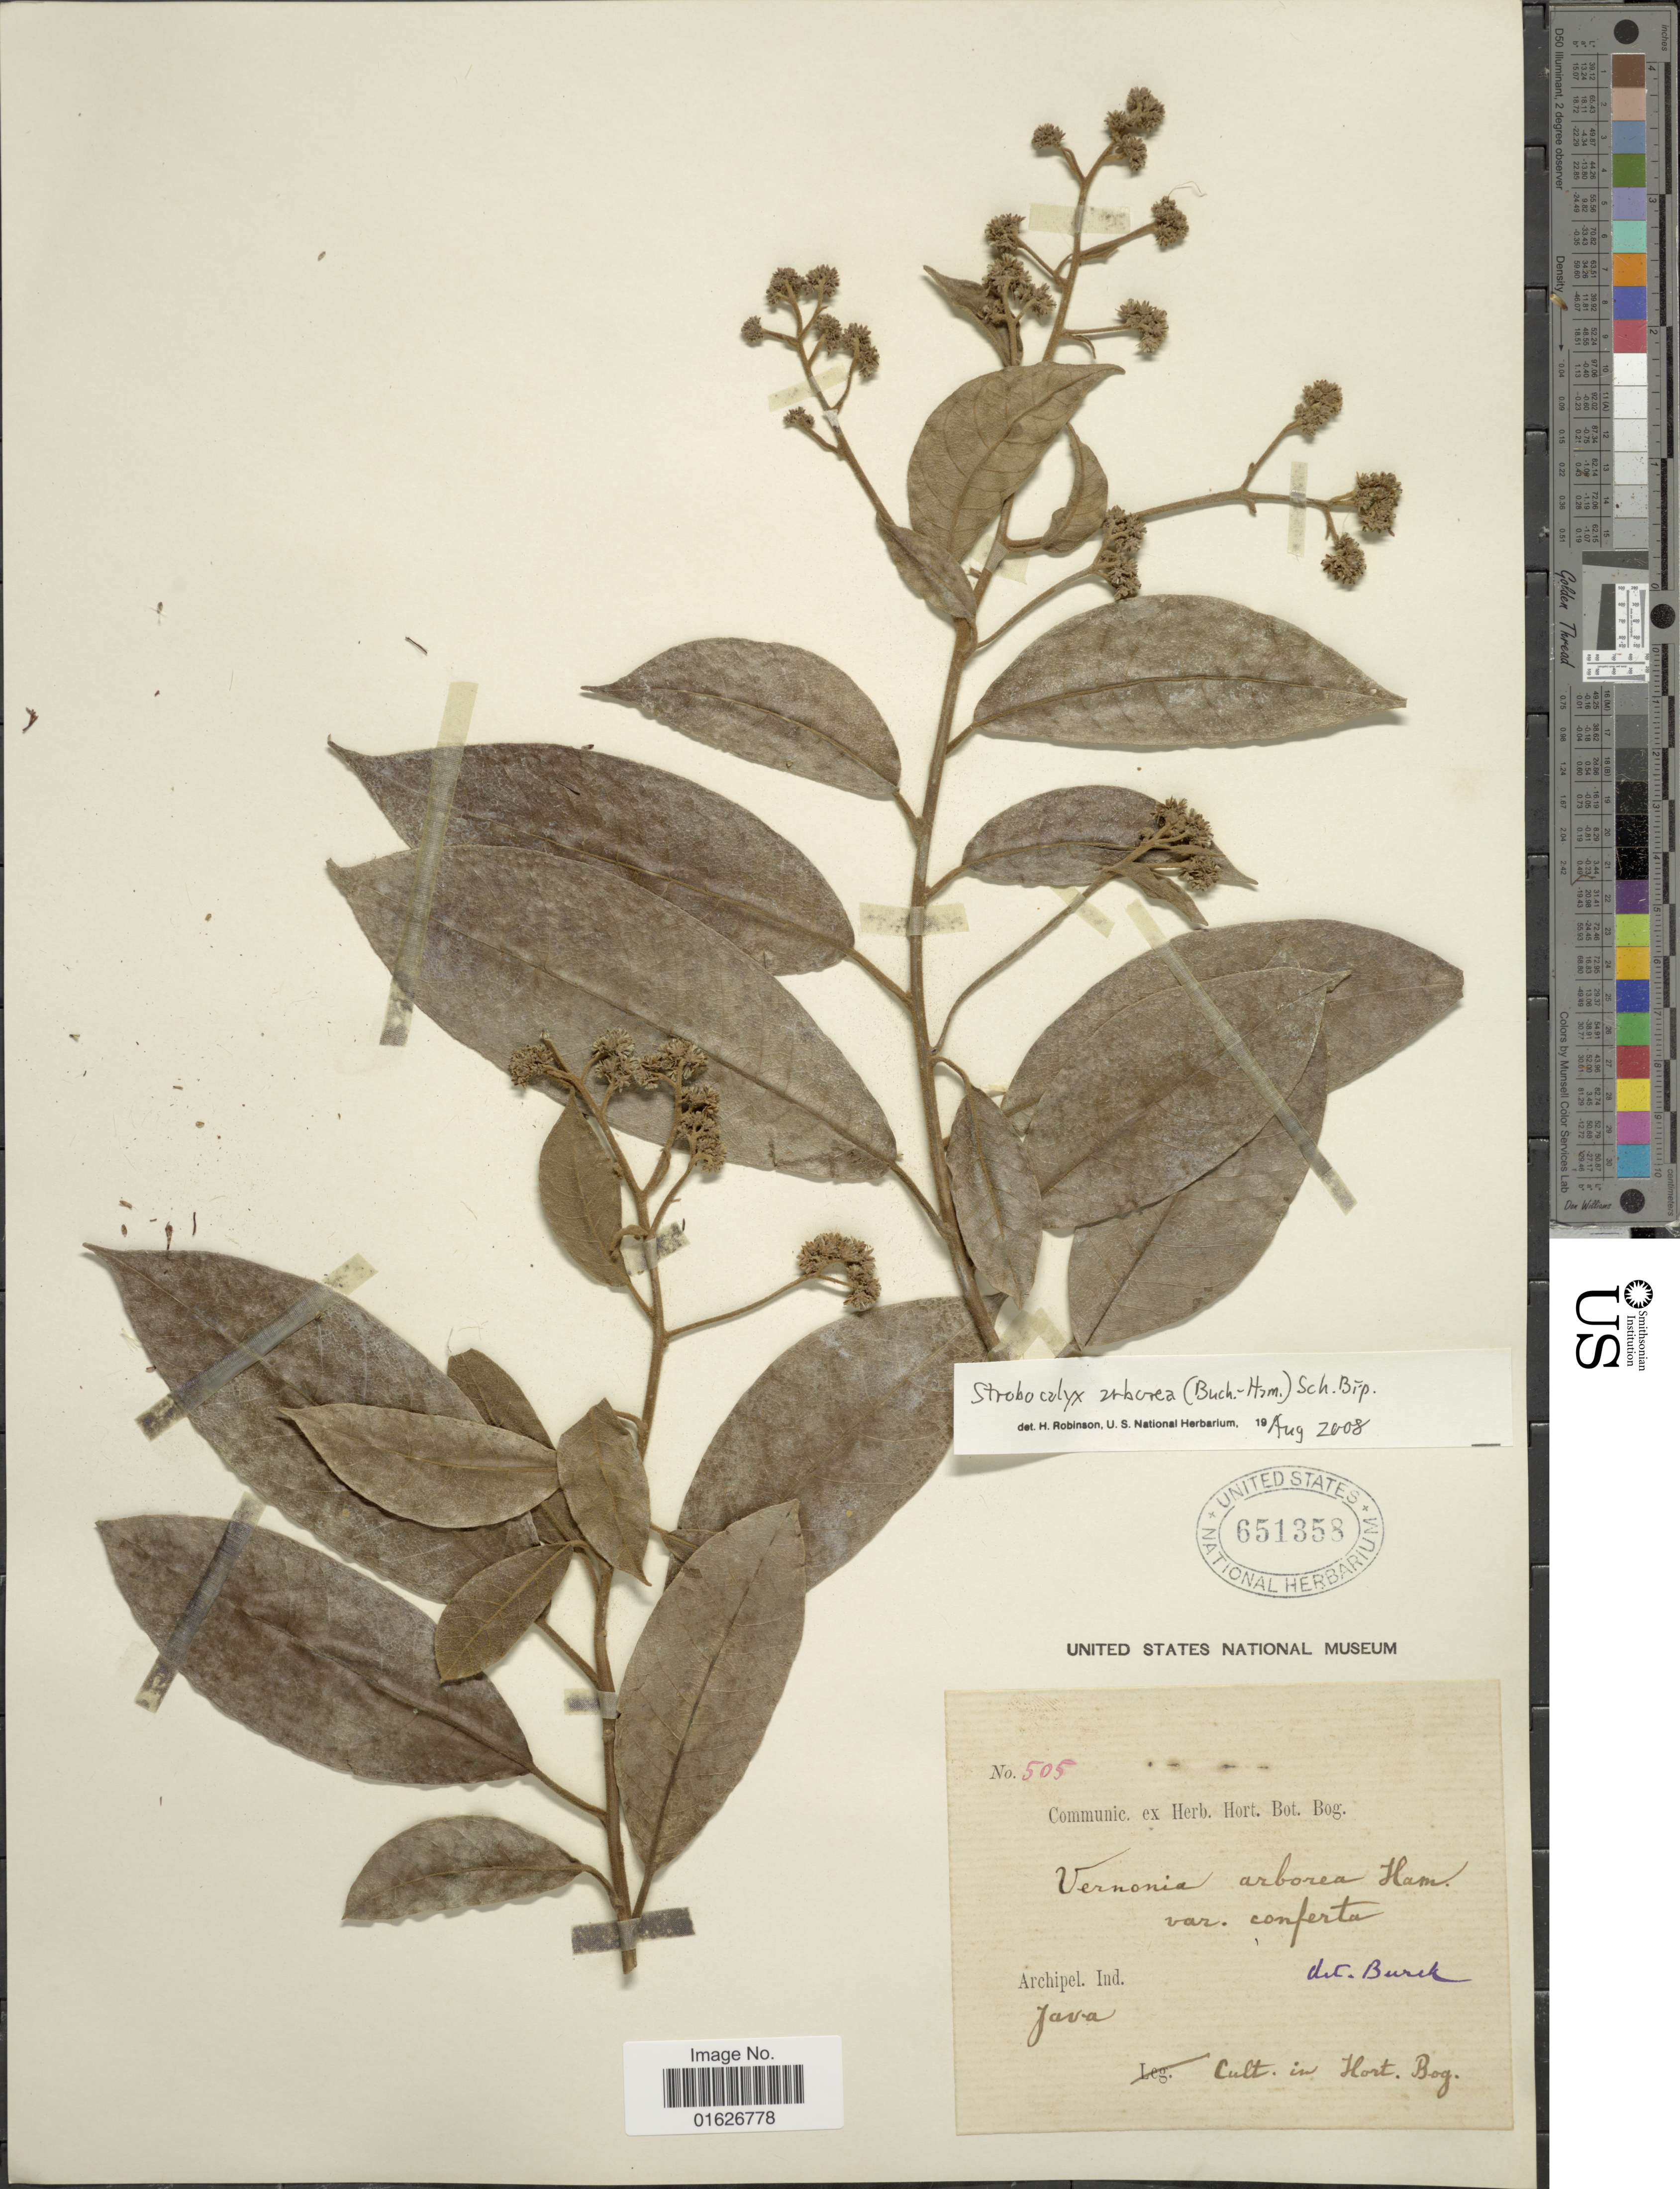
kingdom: Plantae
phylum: Tracheophyta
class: Magnoliopsida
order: Asterales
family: Asteraceae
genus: Strobocalyx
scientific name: Strobocalyx arborea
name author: (Buch.-Ham.) Sch. Bip.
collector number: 505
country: Indonesia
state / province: Java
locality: Archipel ind. Java. Cult in Hort. Bog.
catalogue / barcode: US 651358